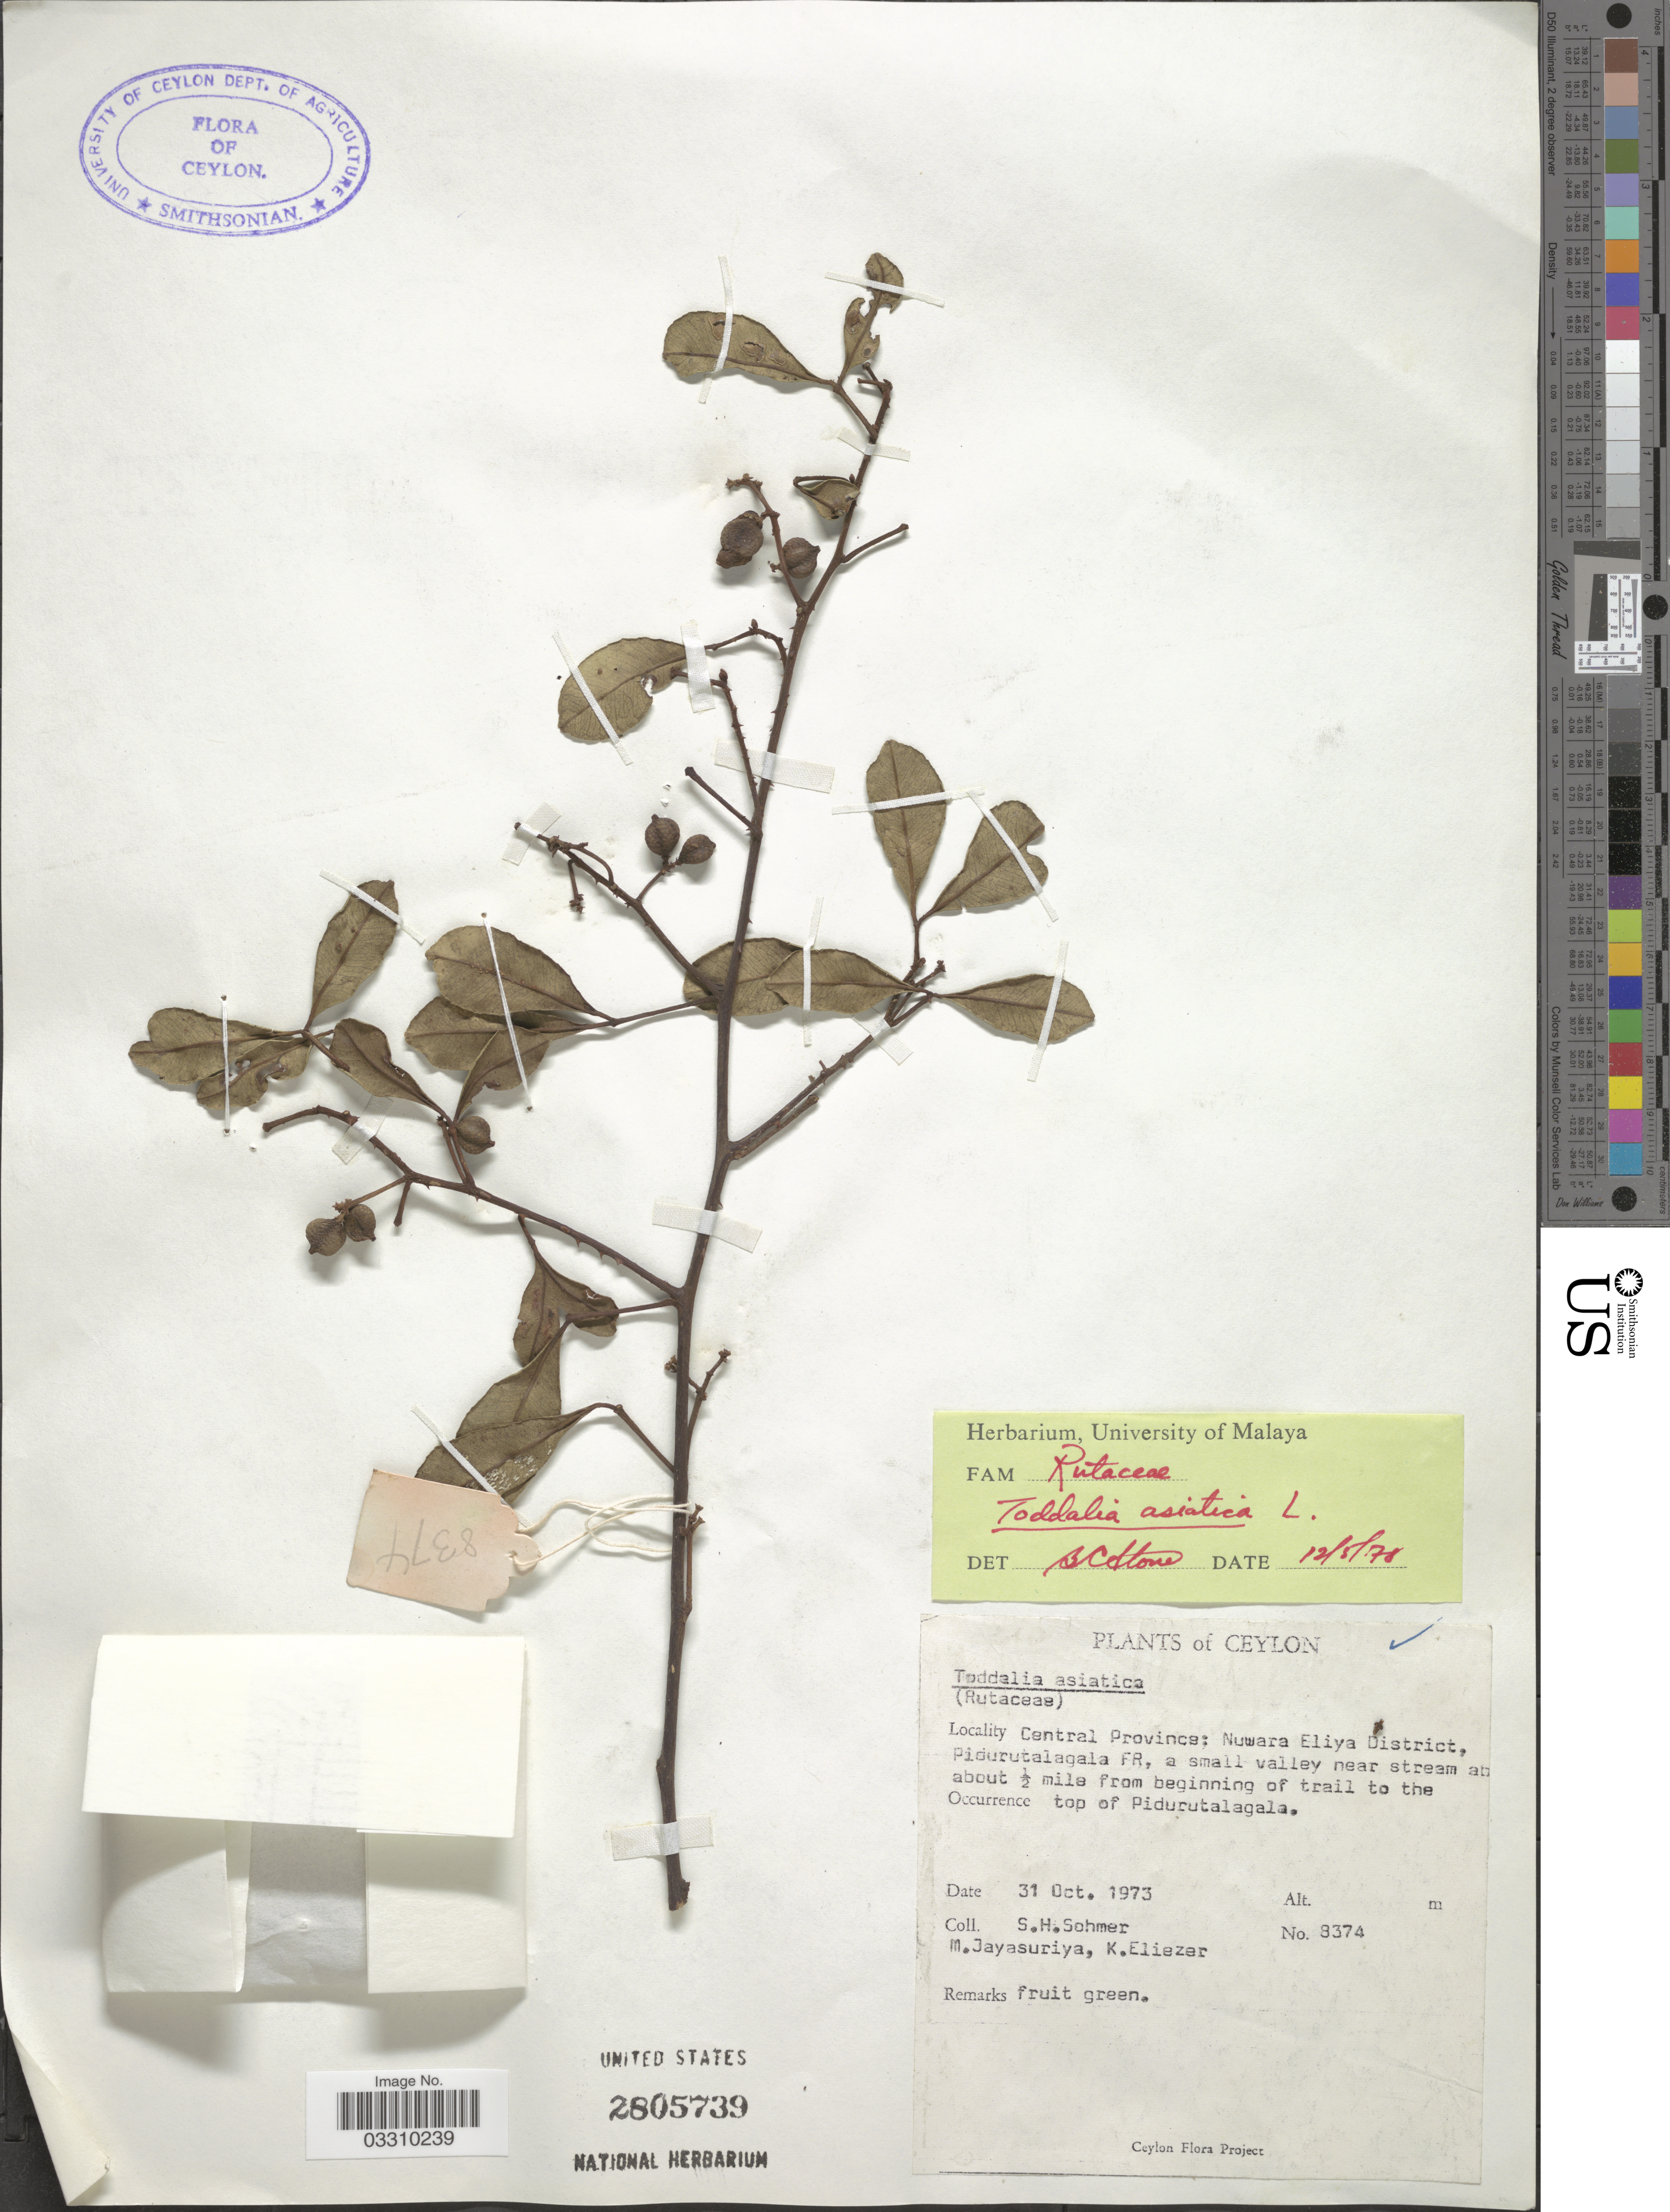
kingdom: Plantae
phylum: Tracheophyta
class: Magnoliopsida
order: Sapindales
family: Rutaceae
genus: Zanthoxylum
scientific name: Zanthoxylum asiaticum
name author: (L.) Appelhans et al.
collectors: S. H. Sohmer, M. Jayasuriya & K. Eliezer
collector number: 8374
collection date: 1973-10-31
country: Sri Lanka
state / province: Central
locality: Ceylon. Nuwara Eliya District, Pidurutalagala FR, a small valley near stream about ½ mile from beginning of trail to the top of Pidurutalagala.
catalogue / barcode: US 2805739